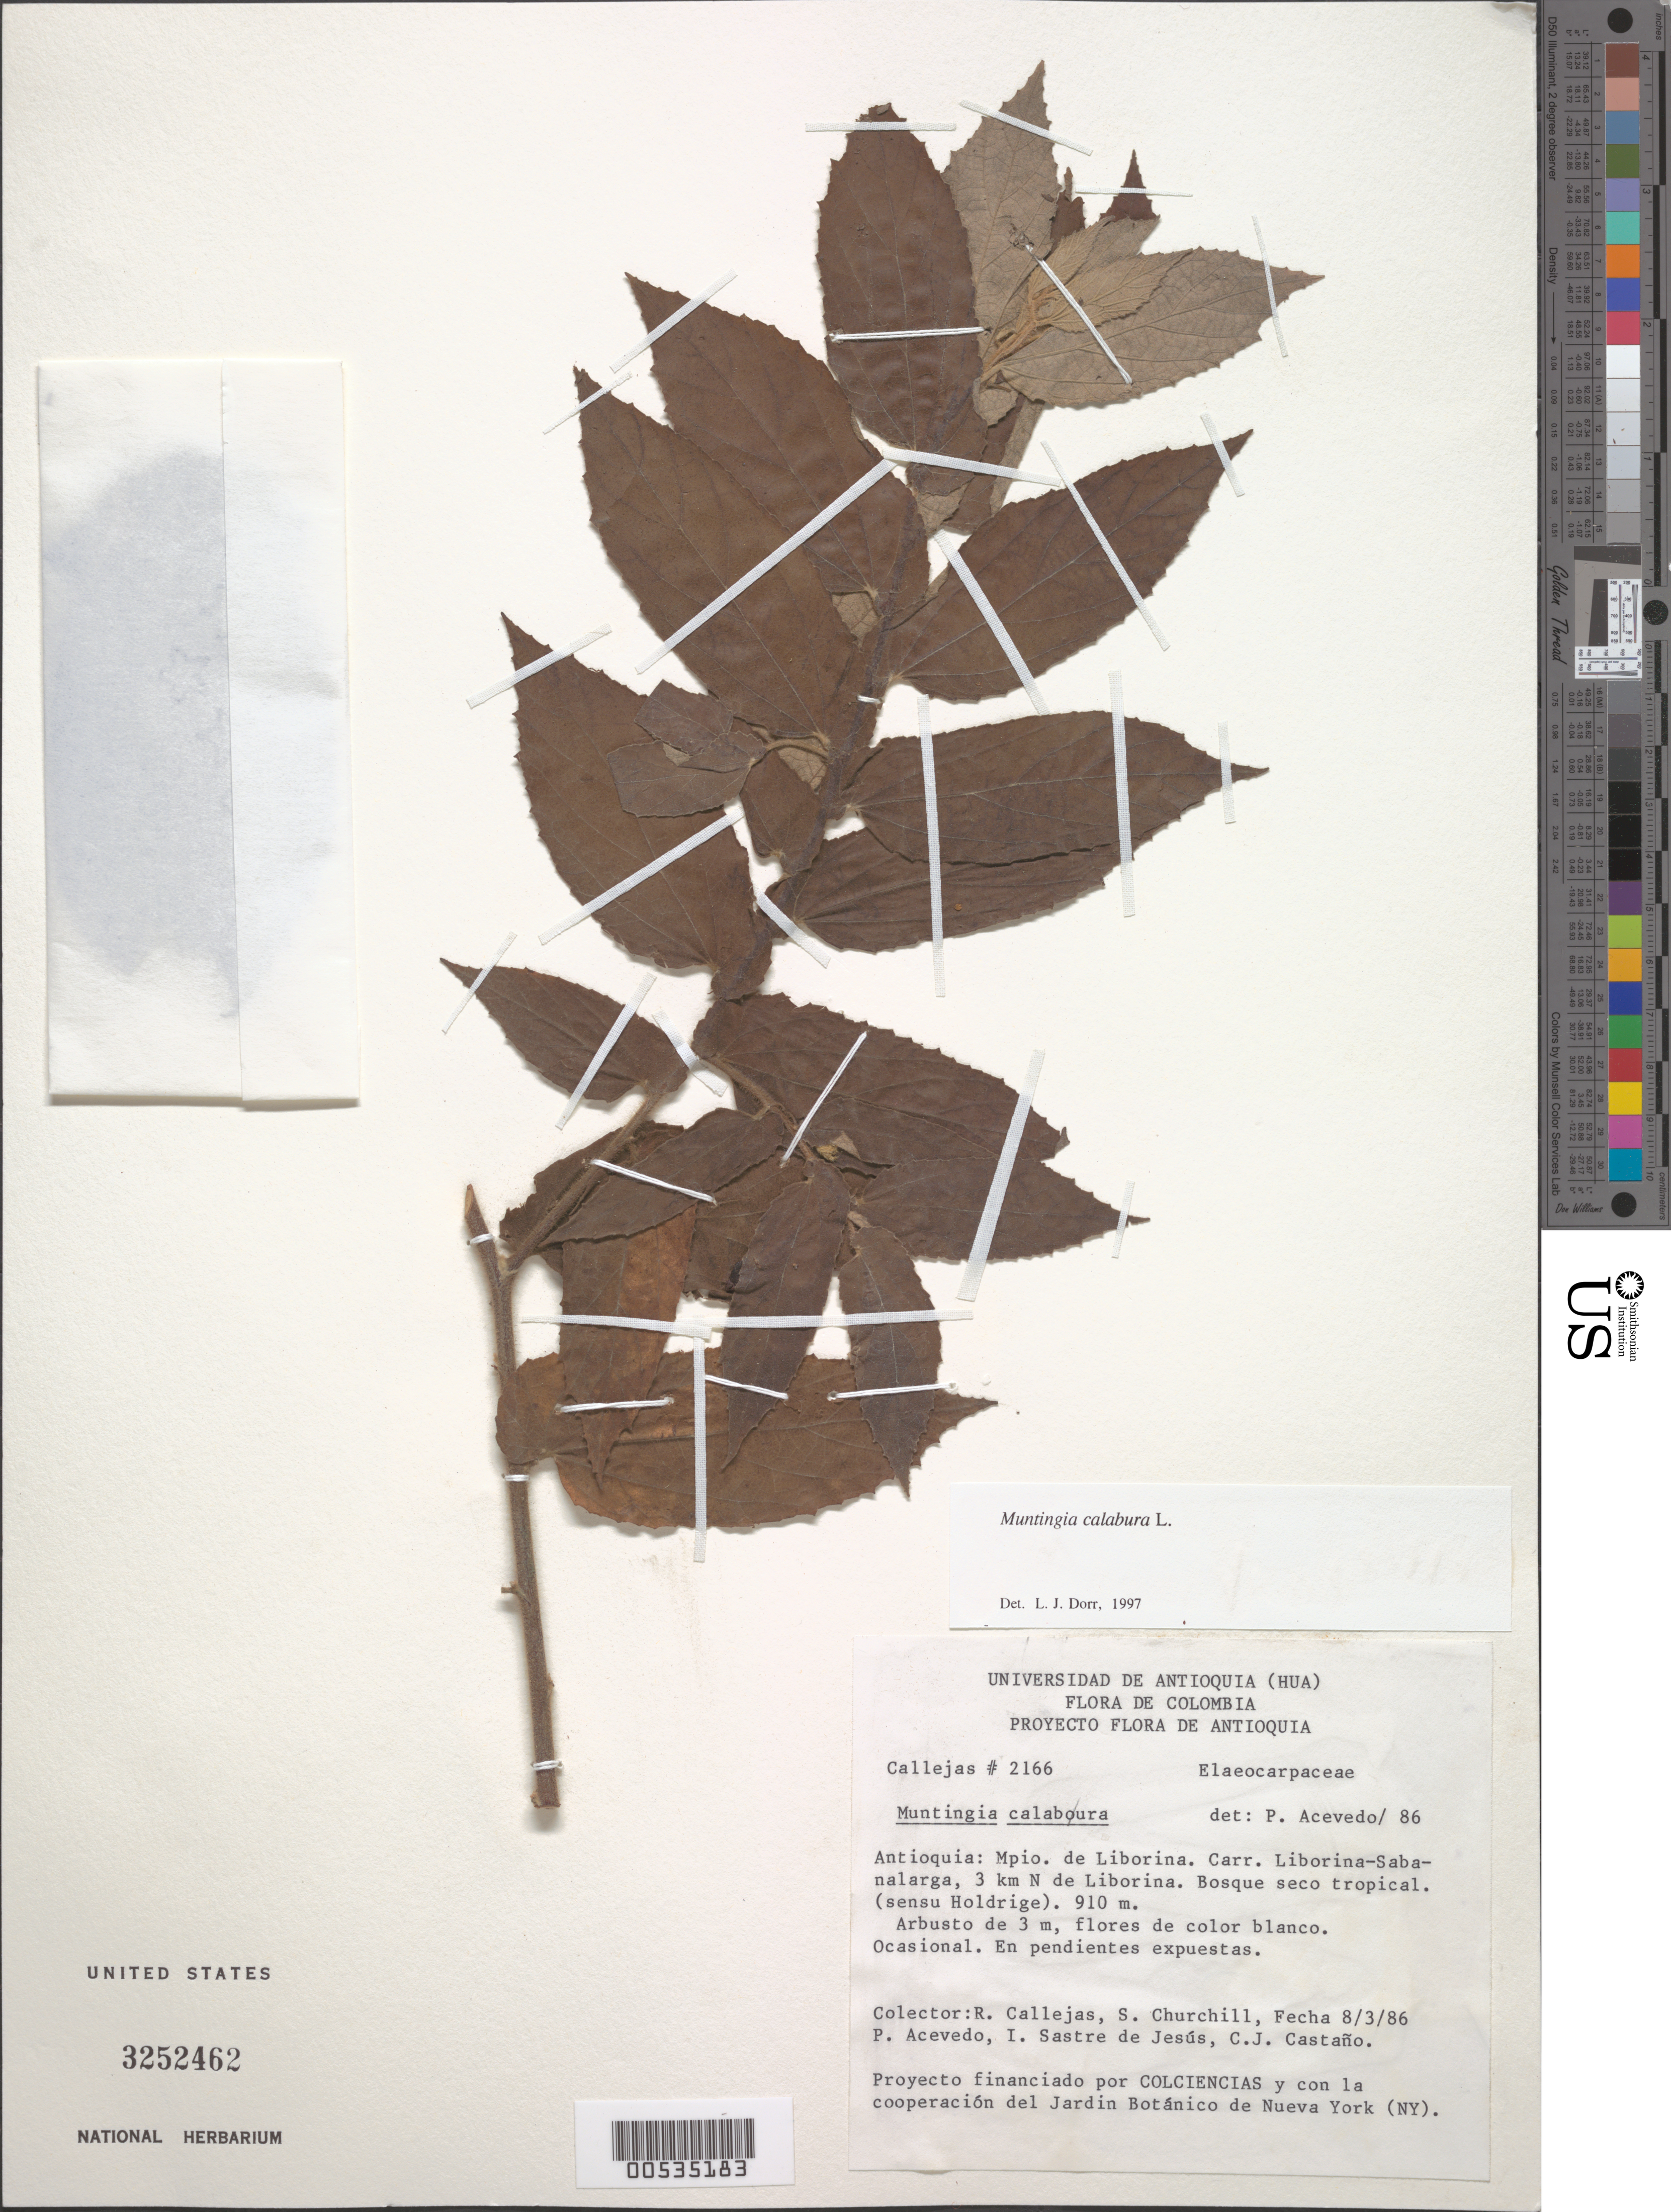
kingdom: Plantae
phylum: Tracheophyta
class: Magnoliopsida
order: Malvales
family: Muntingiaceae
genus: Muntingia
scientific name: Muntingia calabura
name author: L.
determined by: Acevedo, Albeiro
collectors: R. Callejas, S. Churchill, P. Acevedo-Rodr. & I. Sastre-de Jesús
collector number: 2166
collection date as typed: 08 Mar 1986 or 03 Aug 1986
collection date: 1986-03-08 or 1986-08-03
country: Colombia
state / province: Antioquia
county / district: Liborina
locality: Carr. Liborina-Sabanalarga, 3 km N de Liborina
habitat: Bosque seco tropical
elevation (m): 910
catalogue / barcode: US 3252462